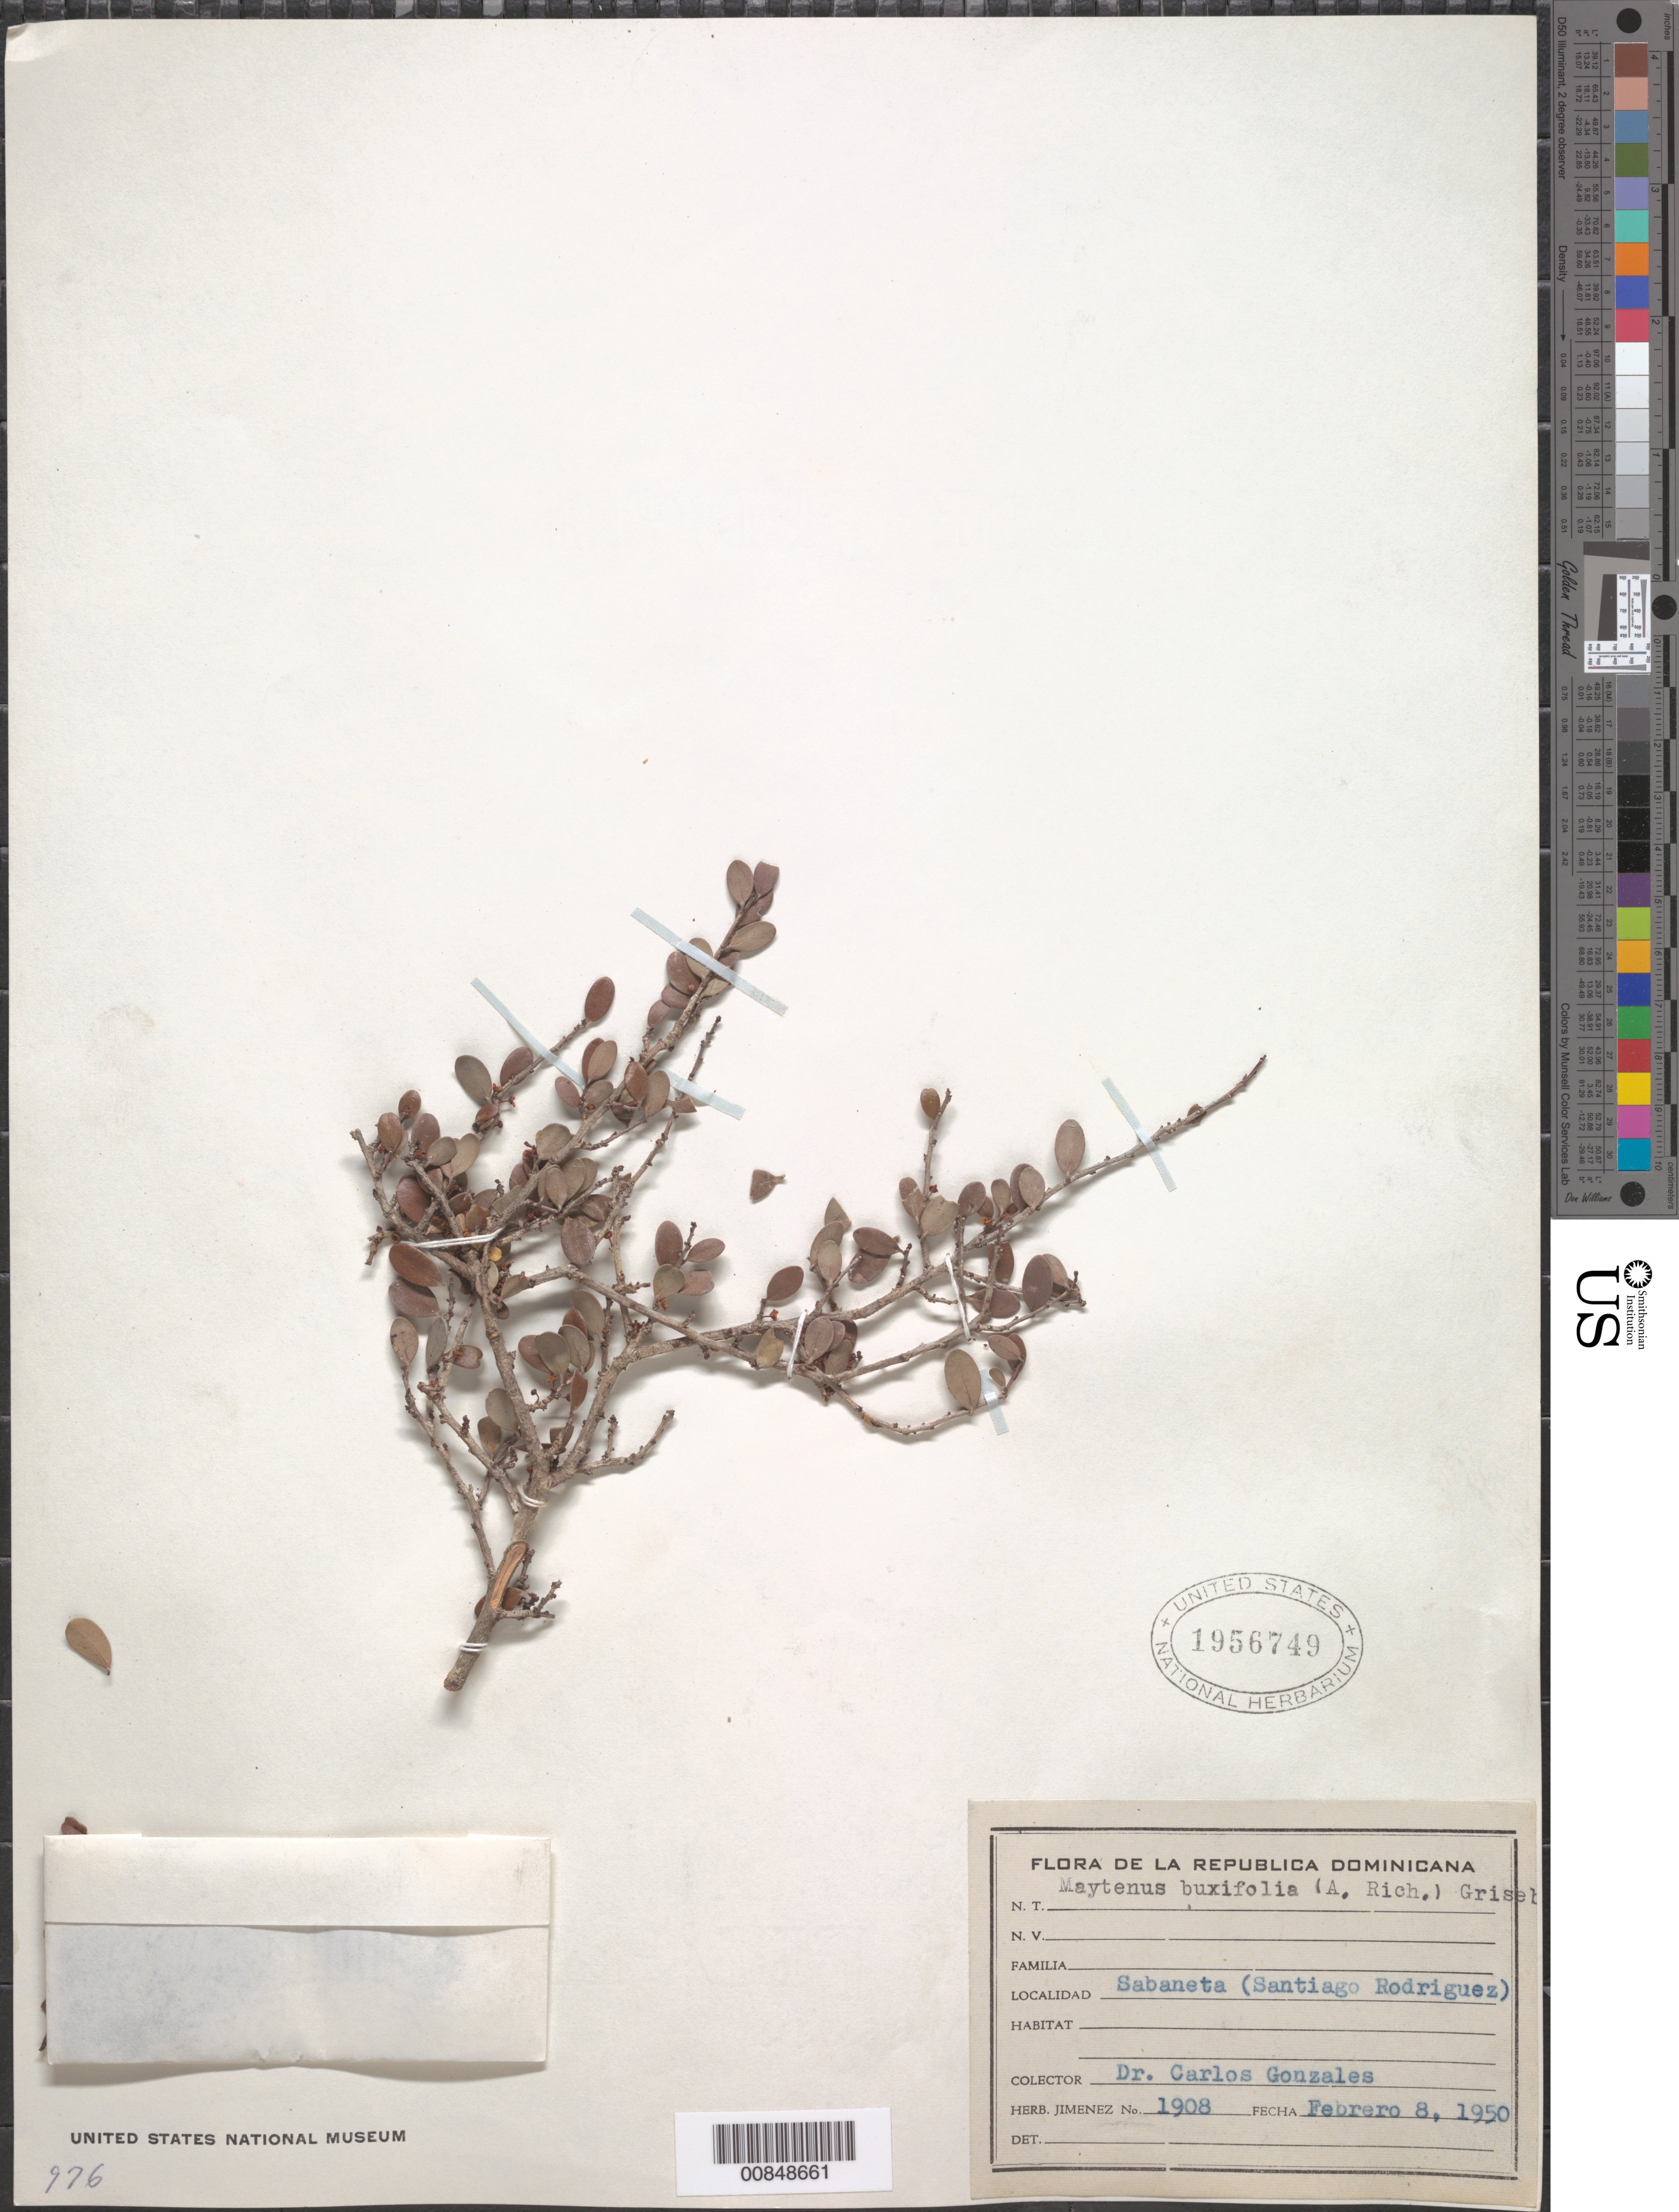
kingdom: Plantae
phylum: Tracheophyta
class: Magnoliopsida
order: Celastrales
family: Celastraceae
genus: Maytenus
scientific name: Maytenus buxifolia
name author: (A. Rich.) Griseb.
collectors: C. Gonzalez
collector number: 1908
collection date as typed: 08 Feb 1950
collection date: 1950-02-08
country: Dominican Republic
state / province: Santiago Rodríguez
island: Hispaniola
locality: Sabaneta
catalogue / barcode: US 1956749